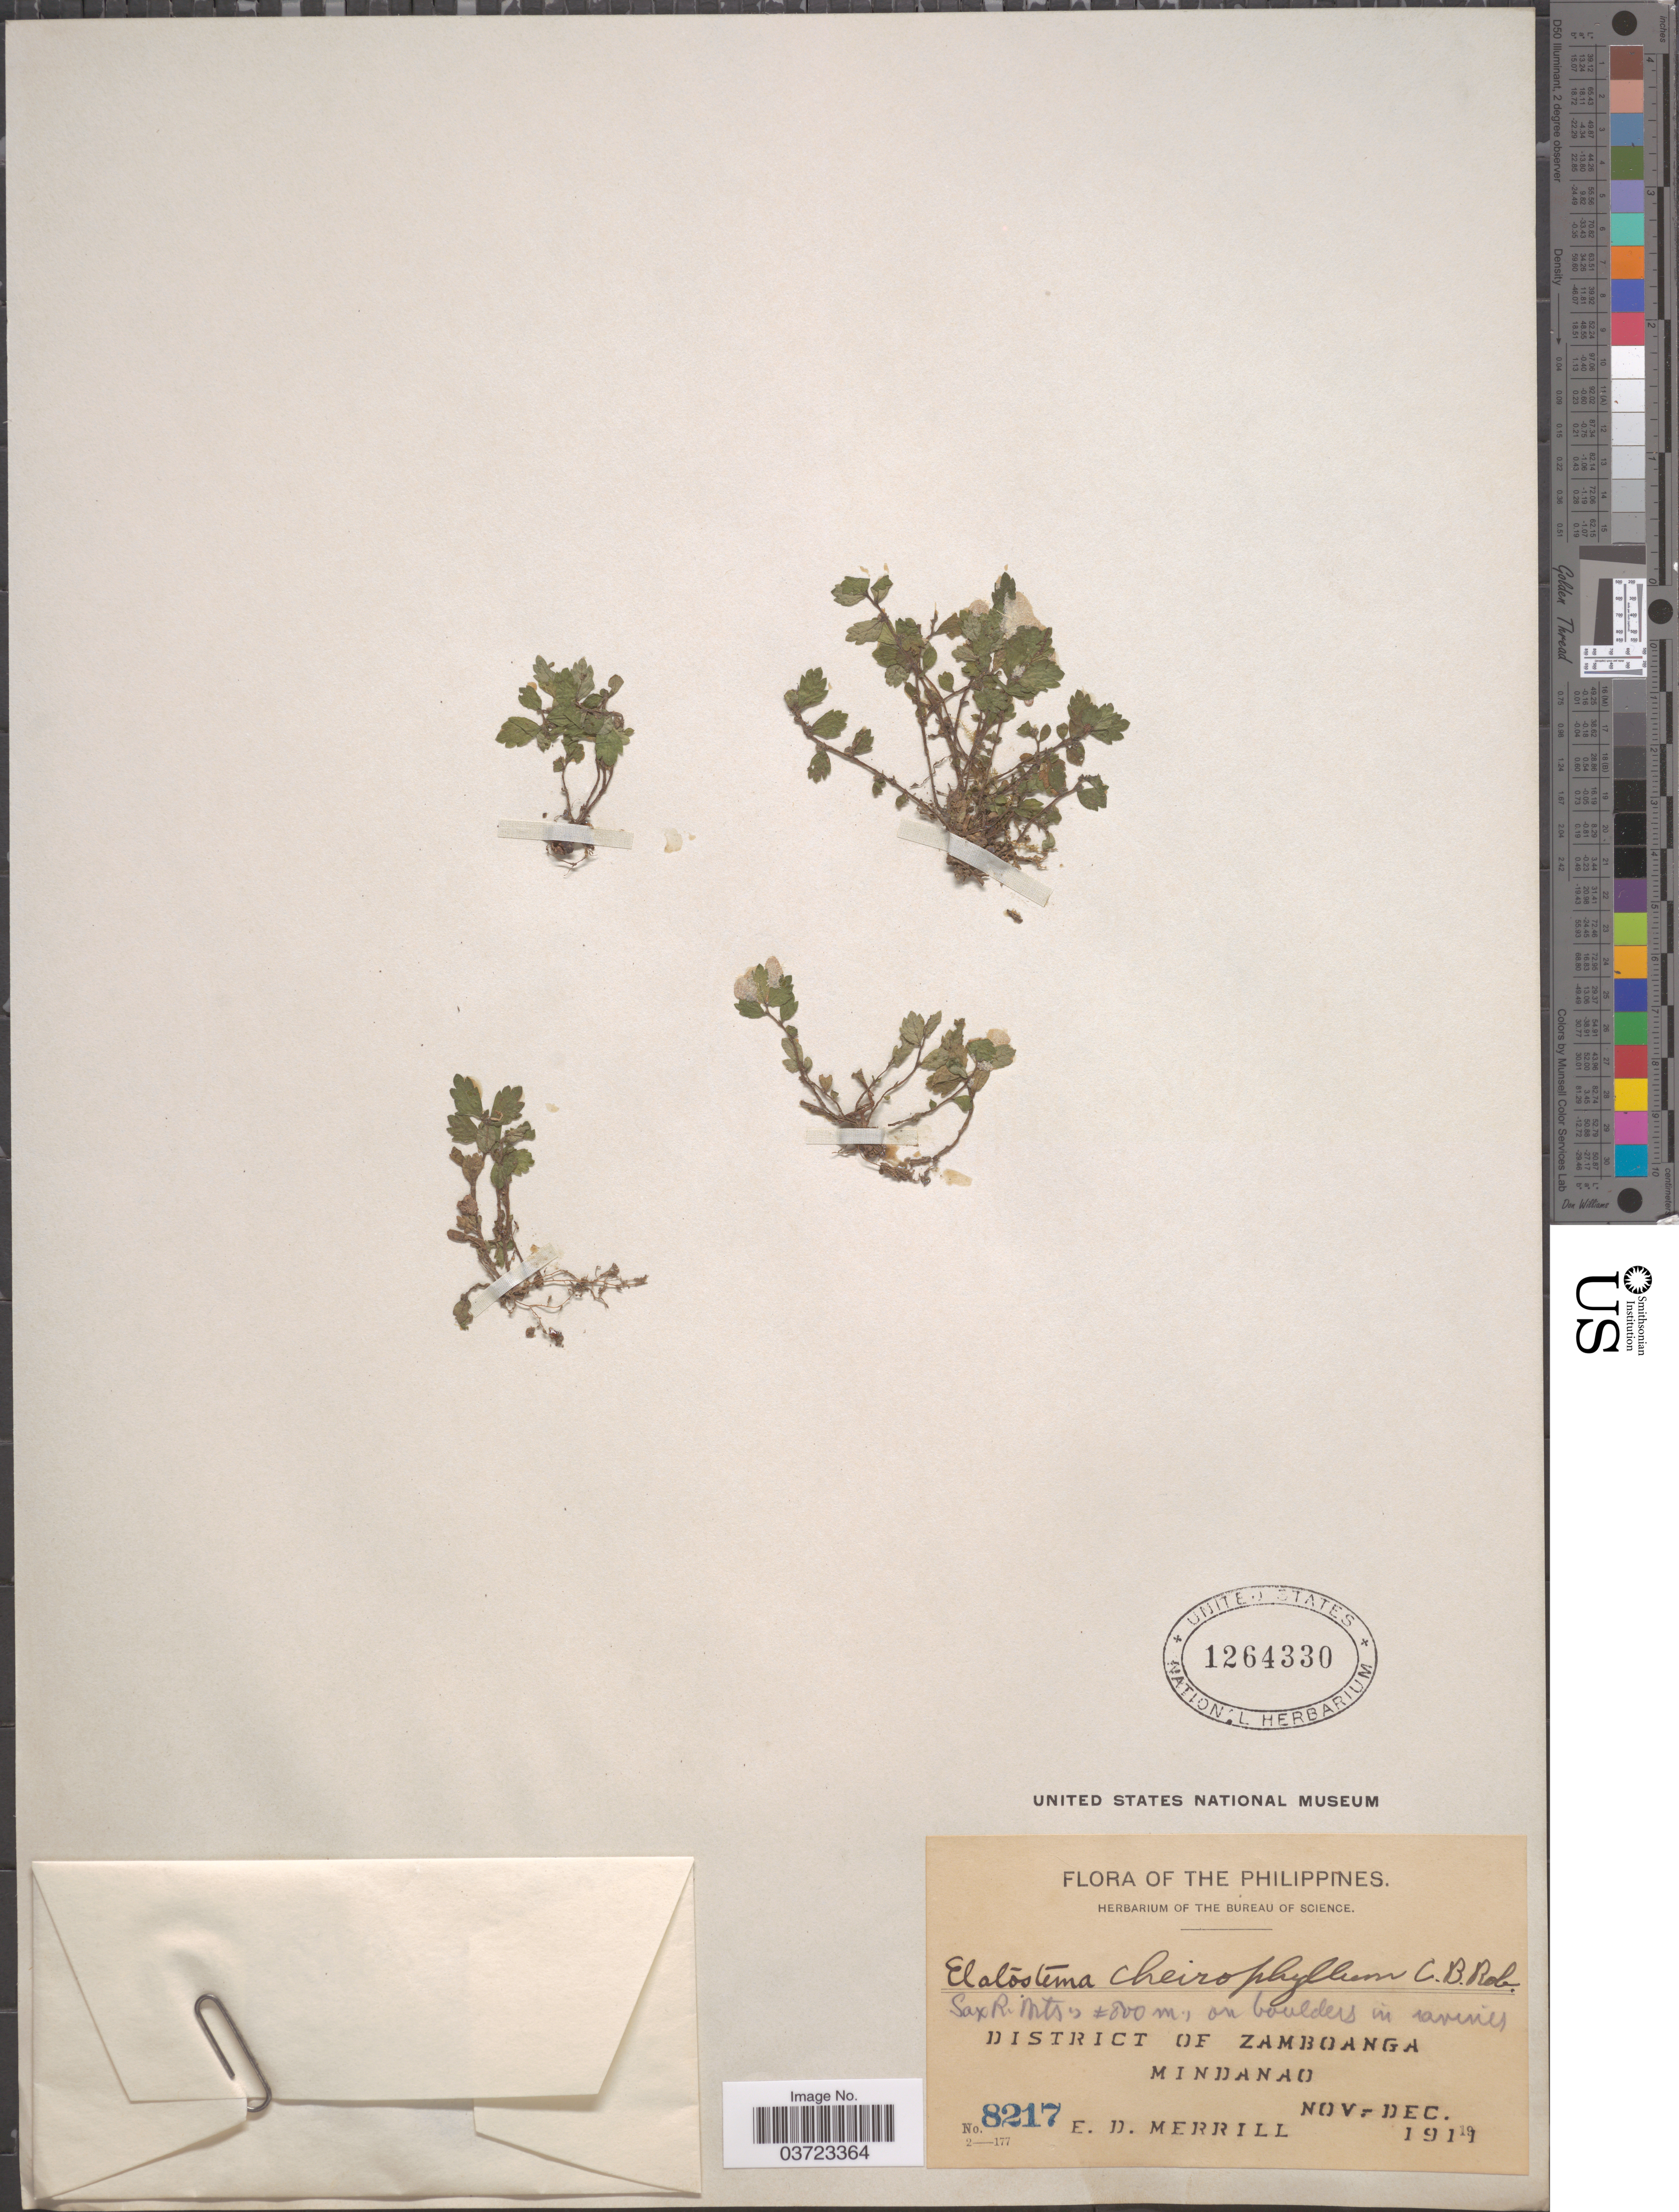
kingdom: Plantae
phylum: Tracheophyta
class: Magnoliopsida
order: Rosales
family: Urticaceae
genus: Elatostema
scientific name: Elatostema cheirophyllum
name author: C.B. Rob.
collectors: E. D. Merrill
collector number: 8217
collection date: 1911-11/1911-12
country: Philippines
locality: District of Zamboanga. Mindanao. Sax R. Mts.,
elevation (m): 800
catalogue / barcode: US 1264330